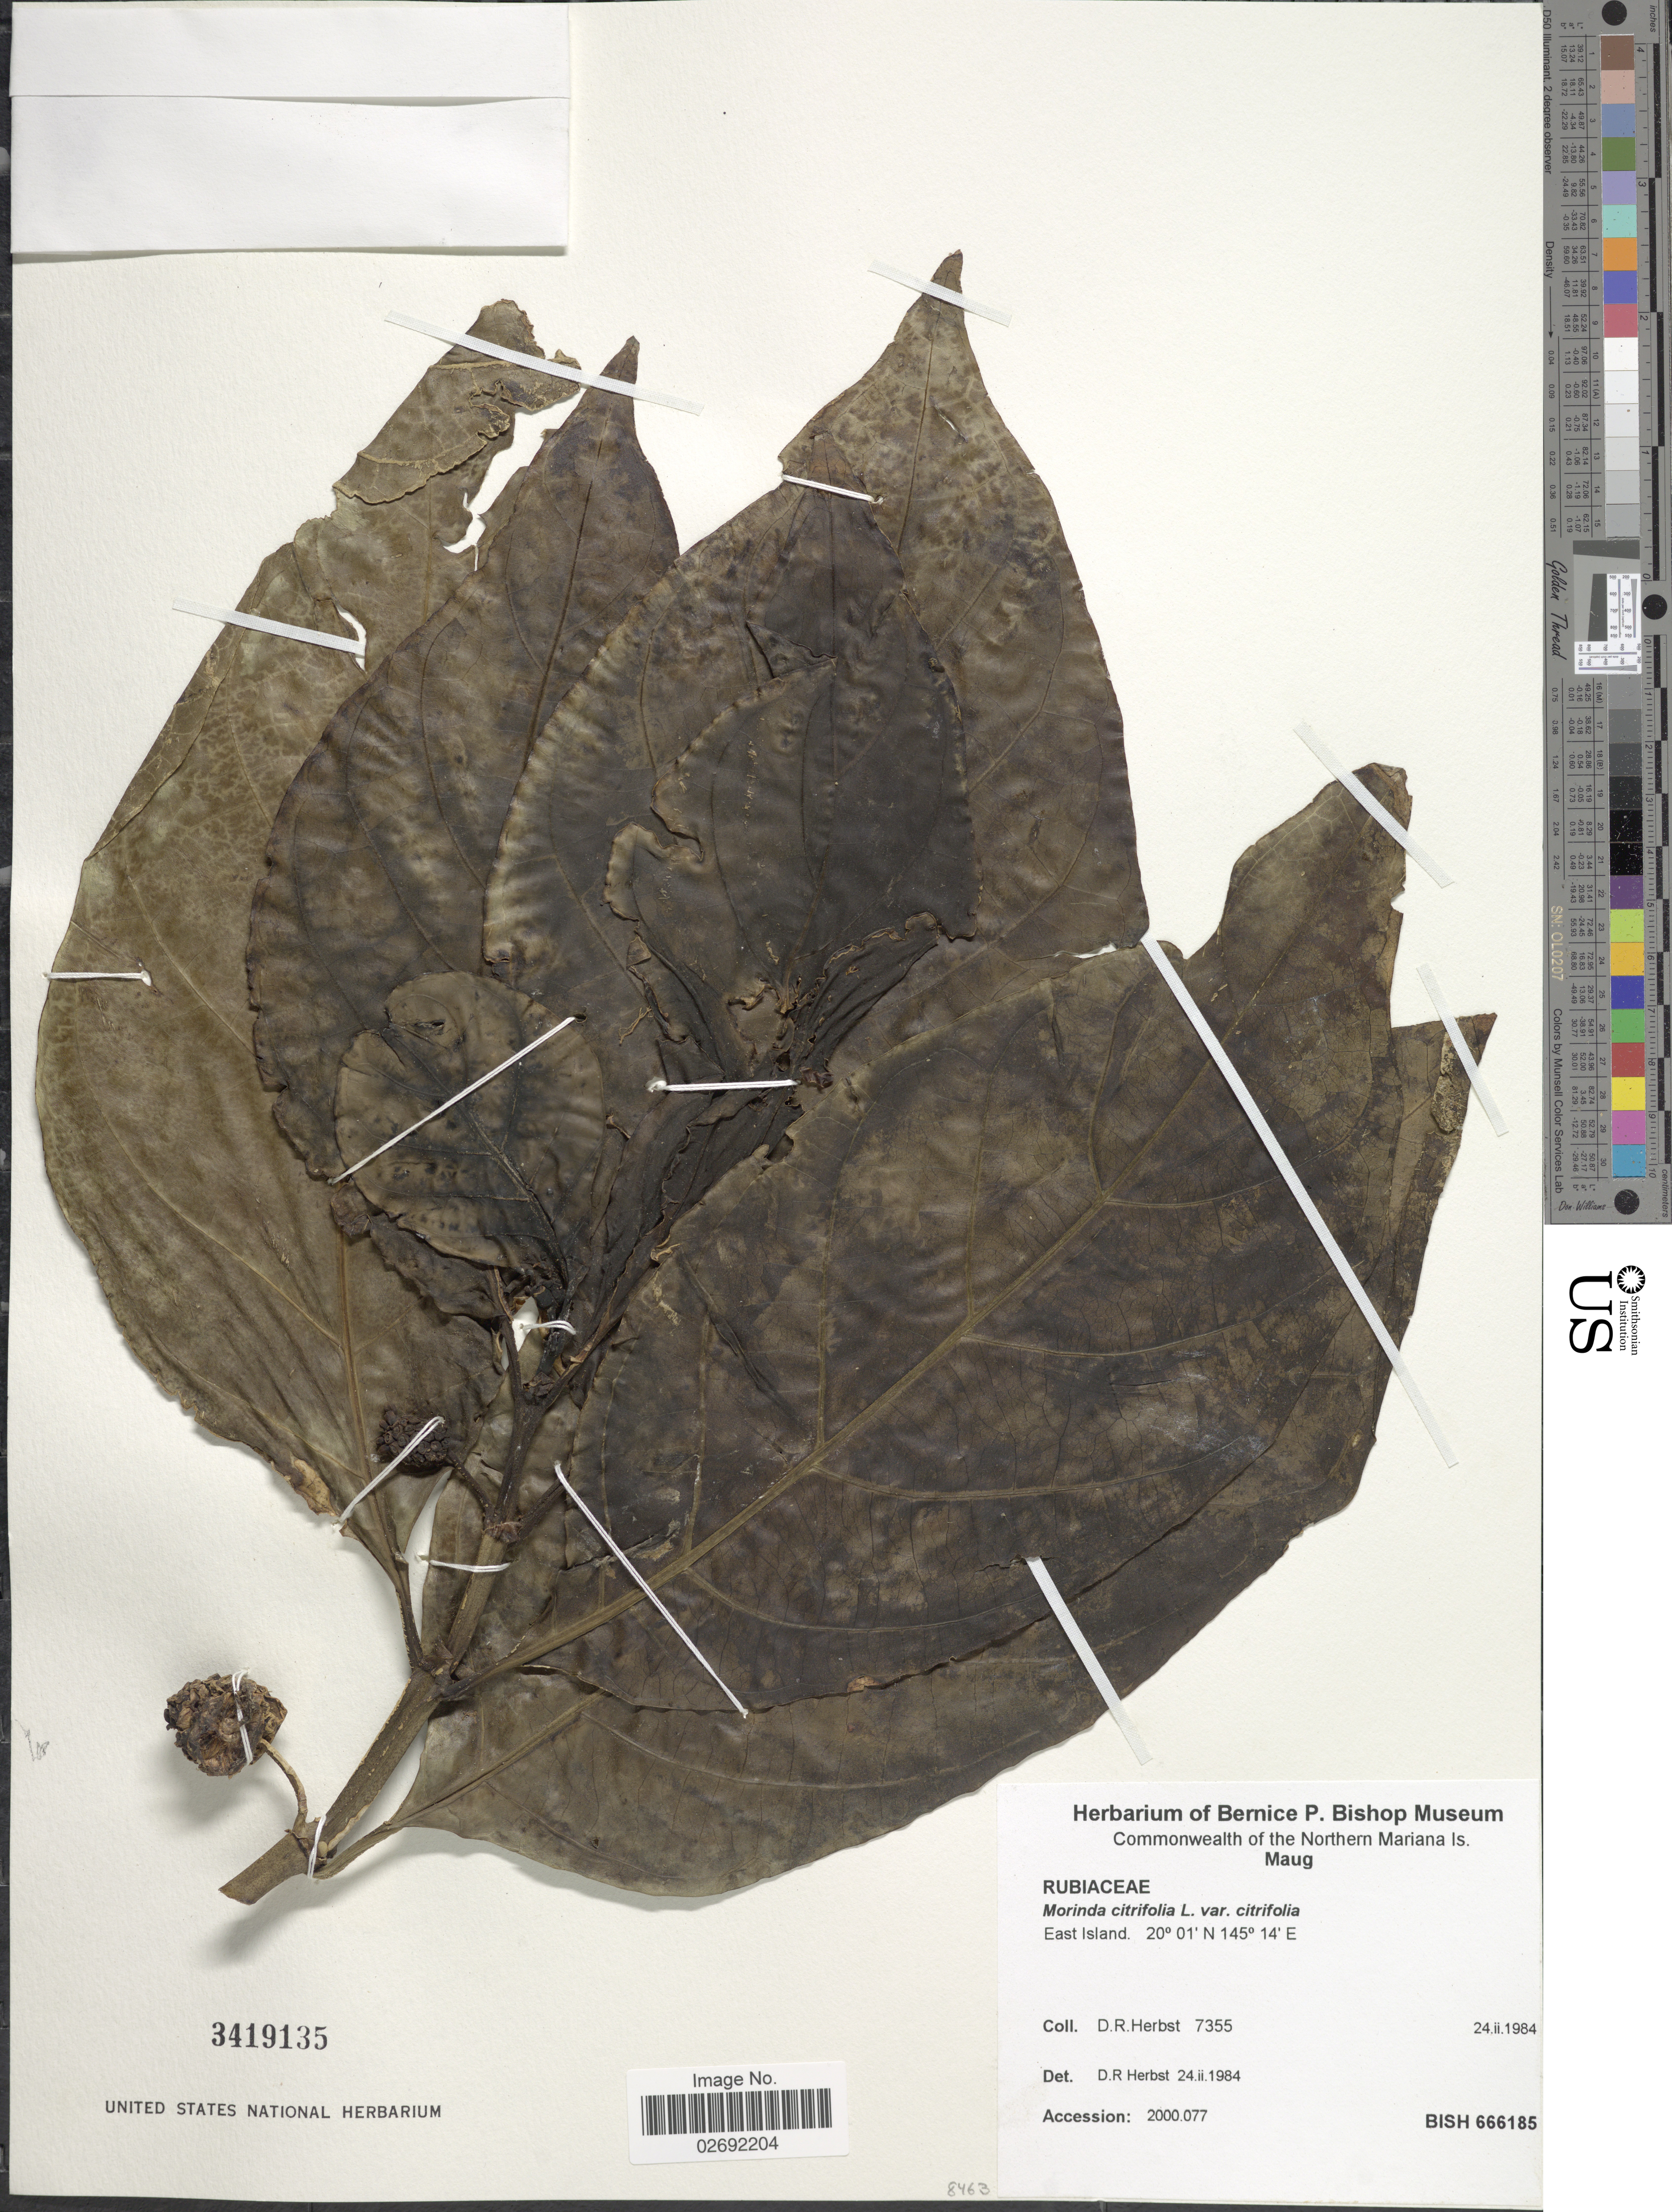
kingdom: Plantae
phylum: Tracheophyta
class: Magnoliopsida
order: Gentianales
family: Rubiaceae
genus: Morinda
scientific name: Morinda citrifolia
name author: L.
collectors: D. R. Herbst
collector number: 7355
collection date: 1984-02-24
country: Northern Mariana Islands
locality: Maug. East Island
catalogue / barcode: US 3419135